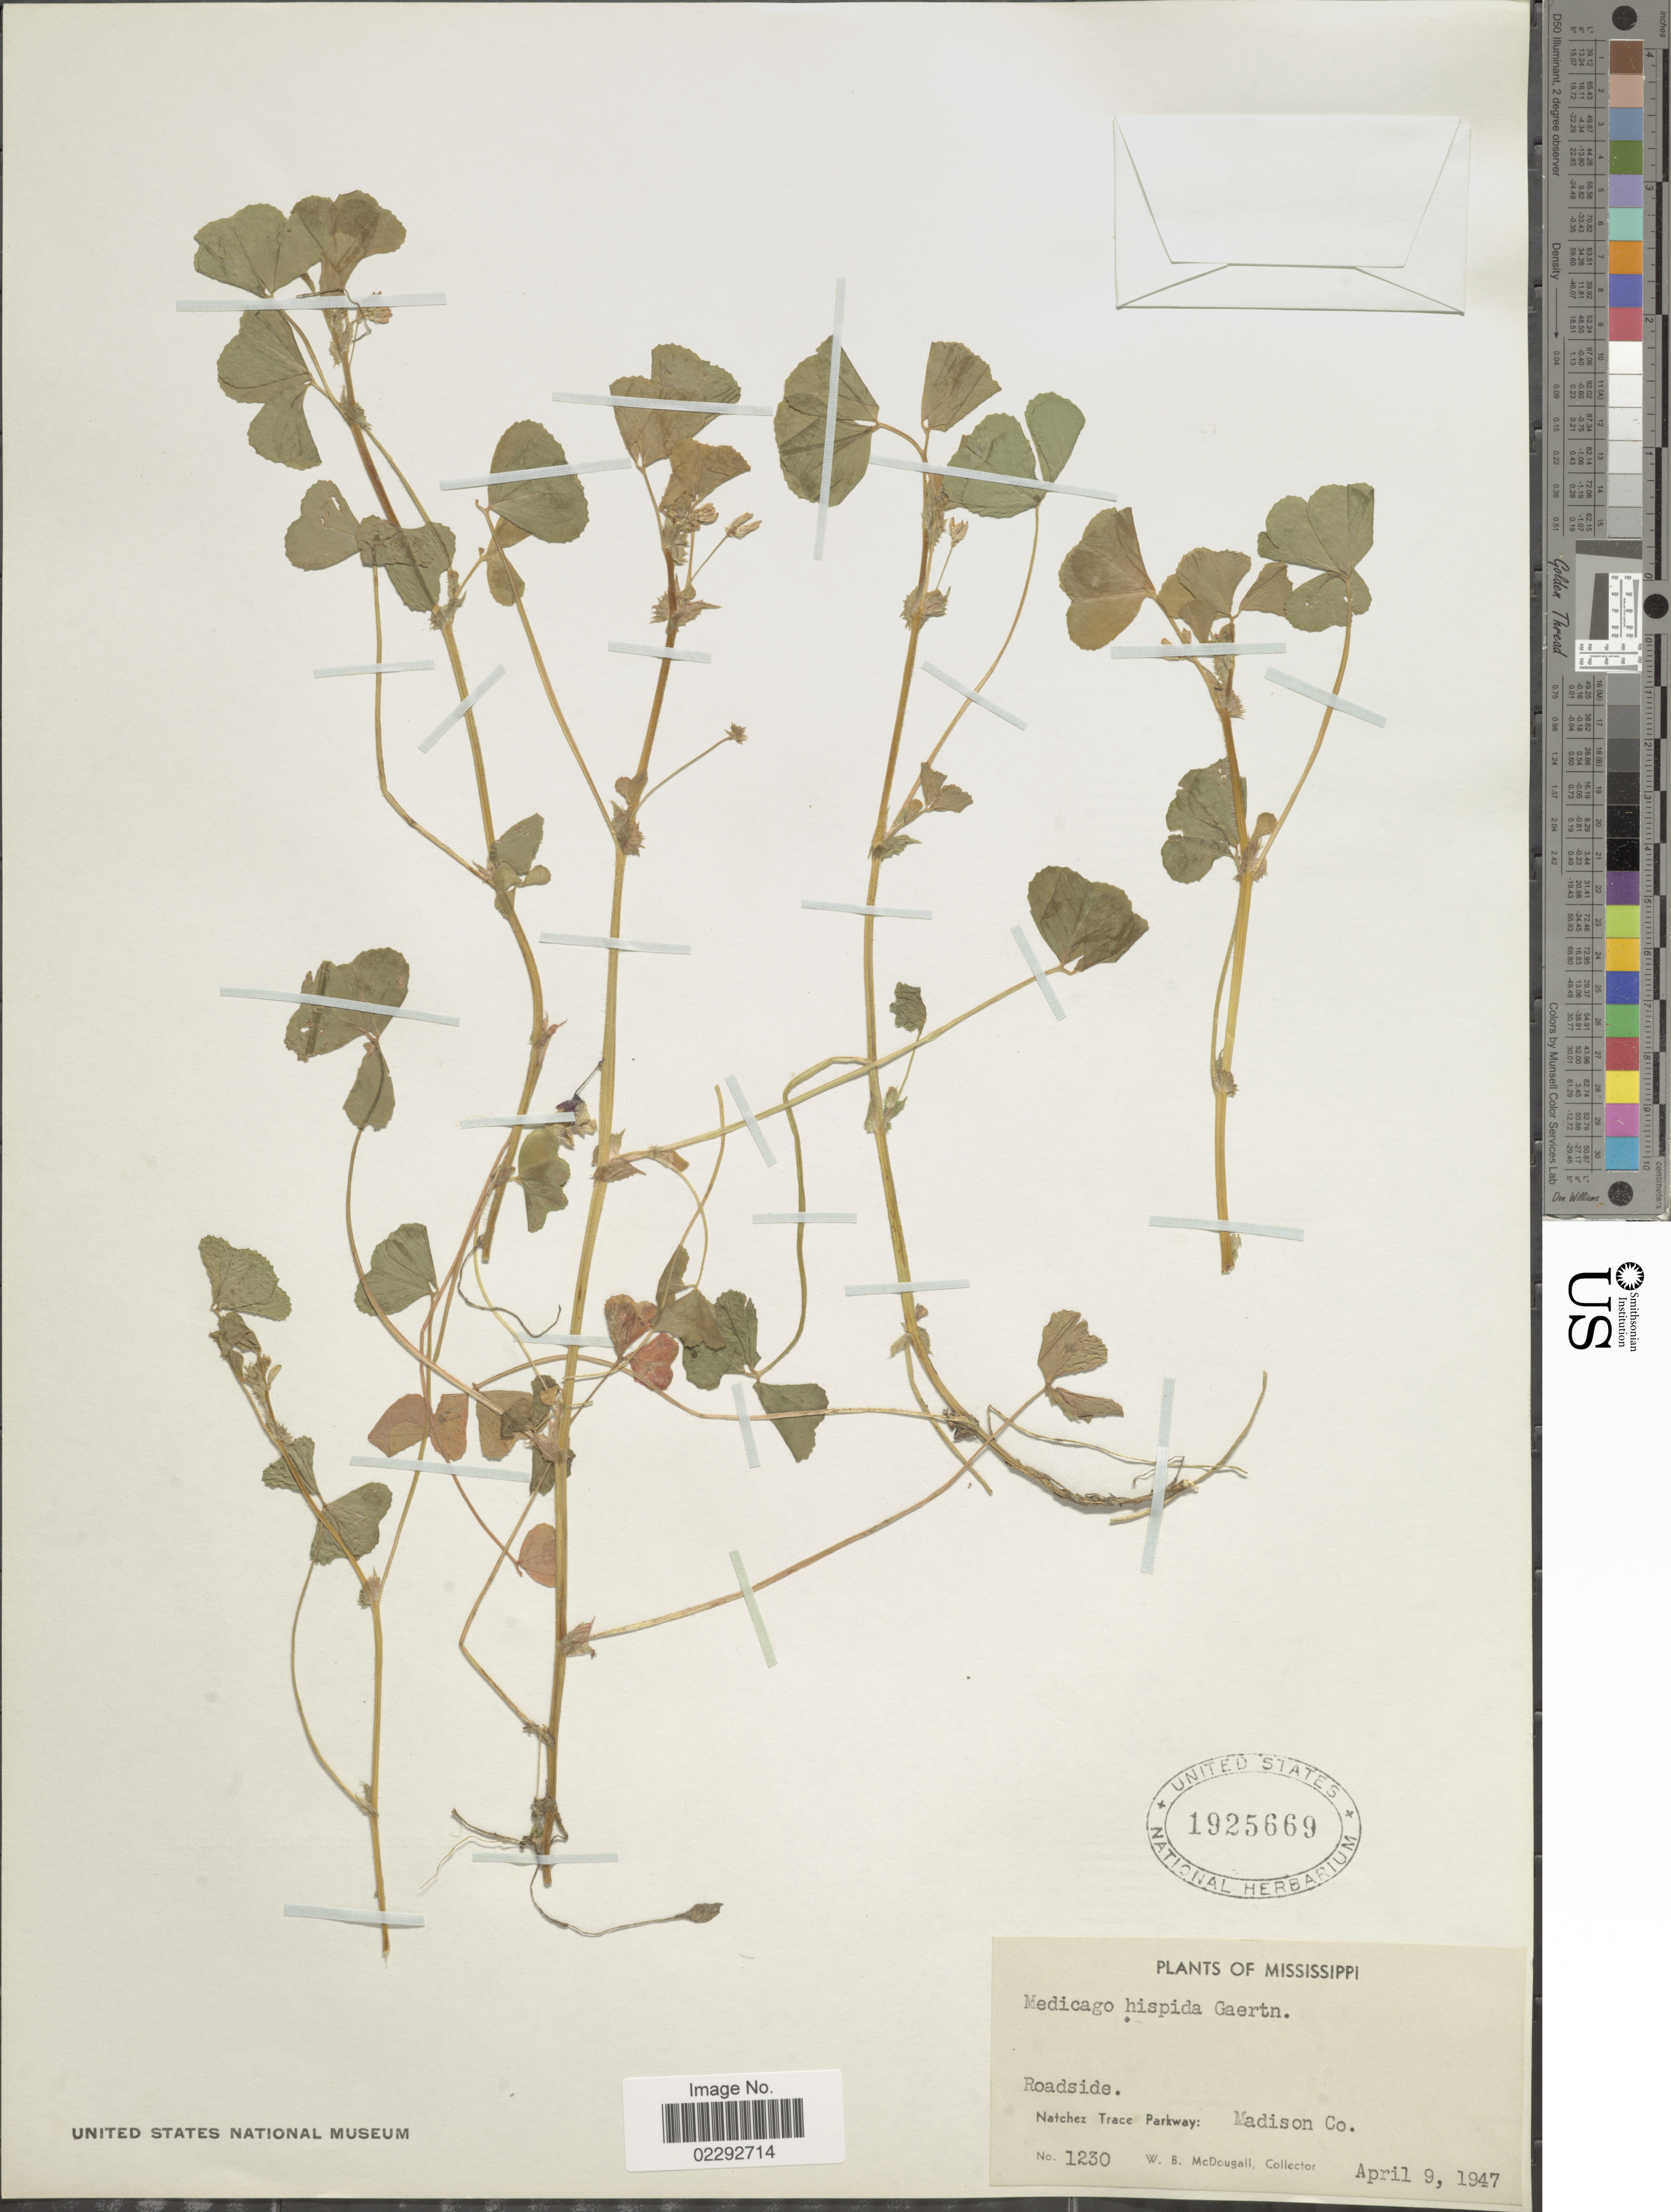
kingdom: Plantae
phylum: Tracheophyta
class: Magnoliopsida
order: Fabales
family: Fabaceae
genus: Medicago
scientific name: Medicago hispida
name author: Gaertn.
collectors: W. B. McDougall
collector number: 1230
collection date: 1947-04-09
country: United States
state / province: Mississippi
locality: Natchez Trace Parkway: Madison Co.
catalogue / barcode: US 1925669